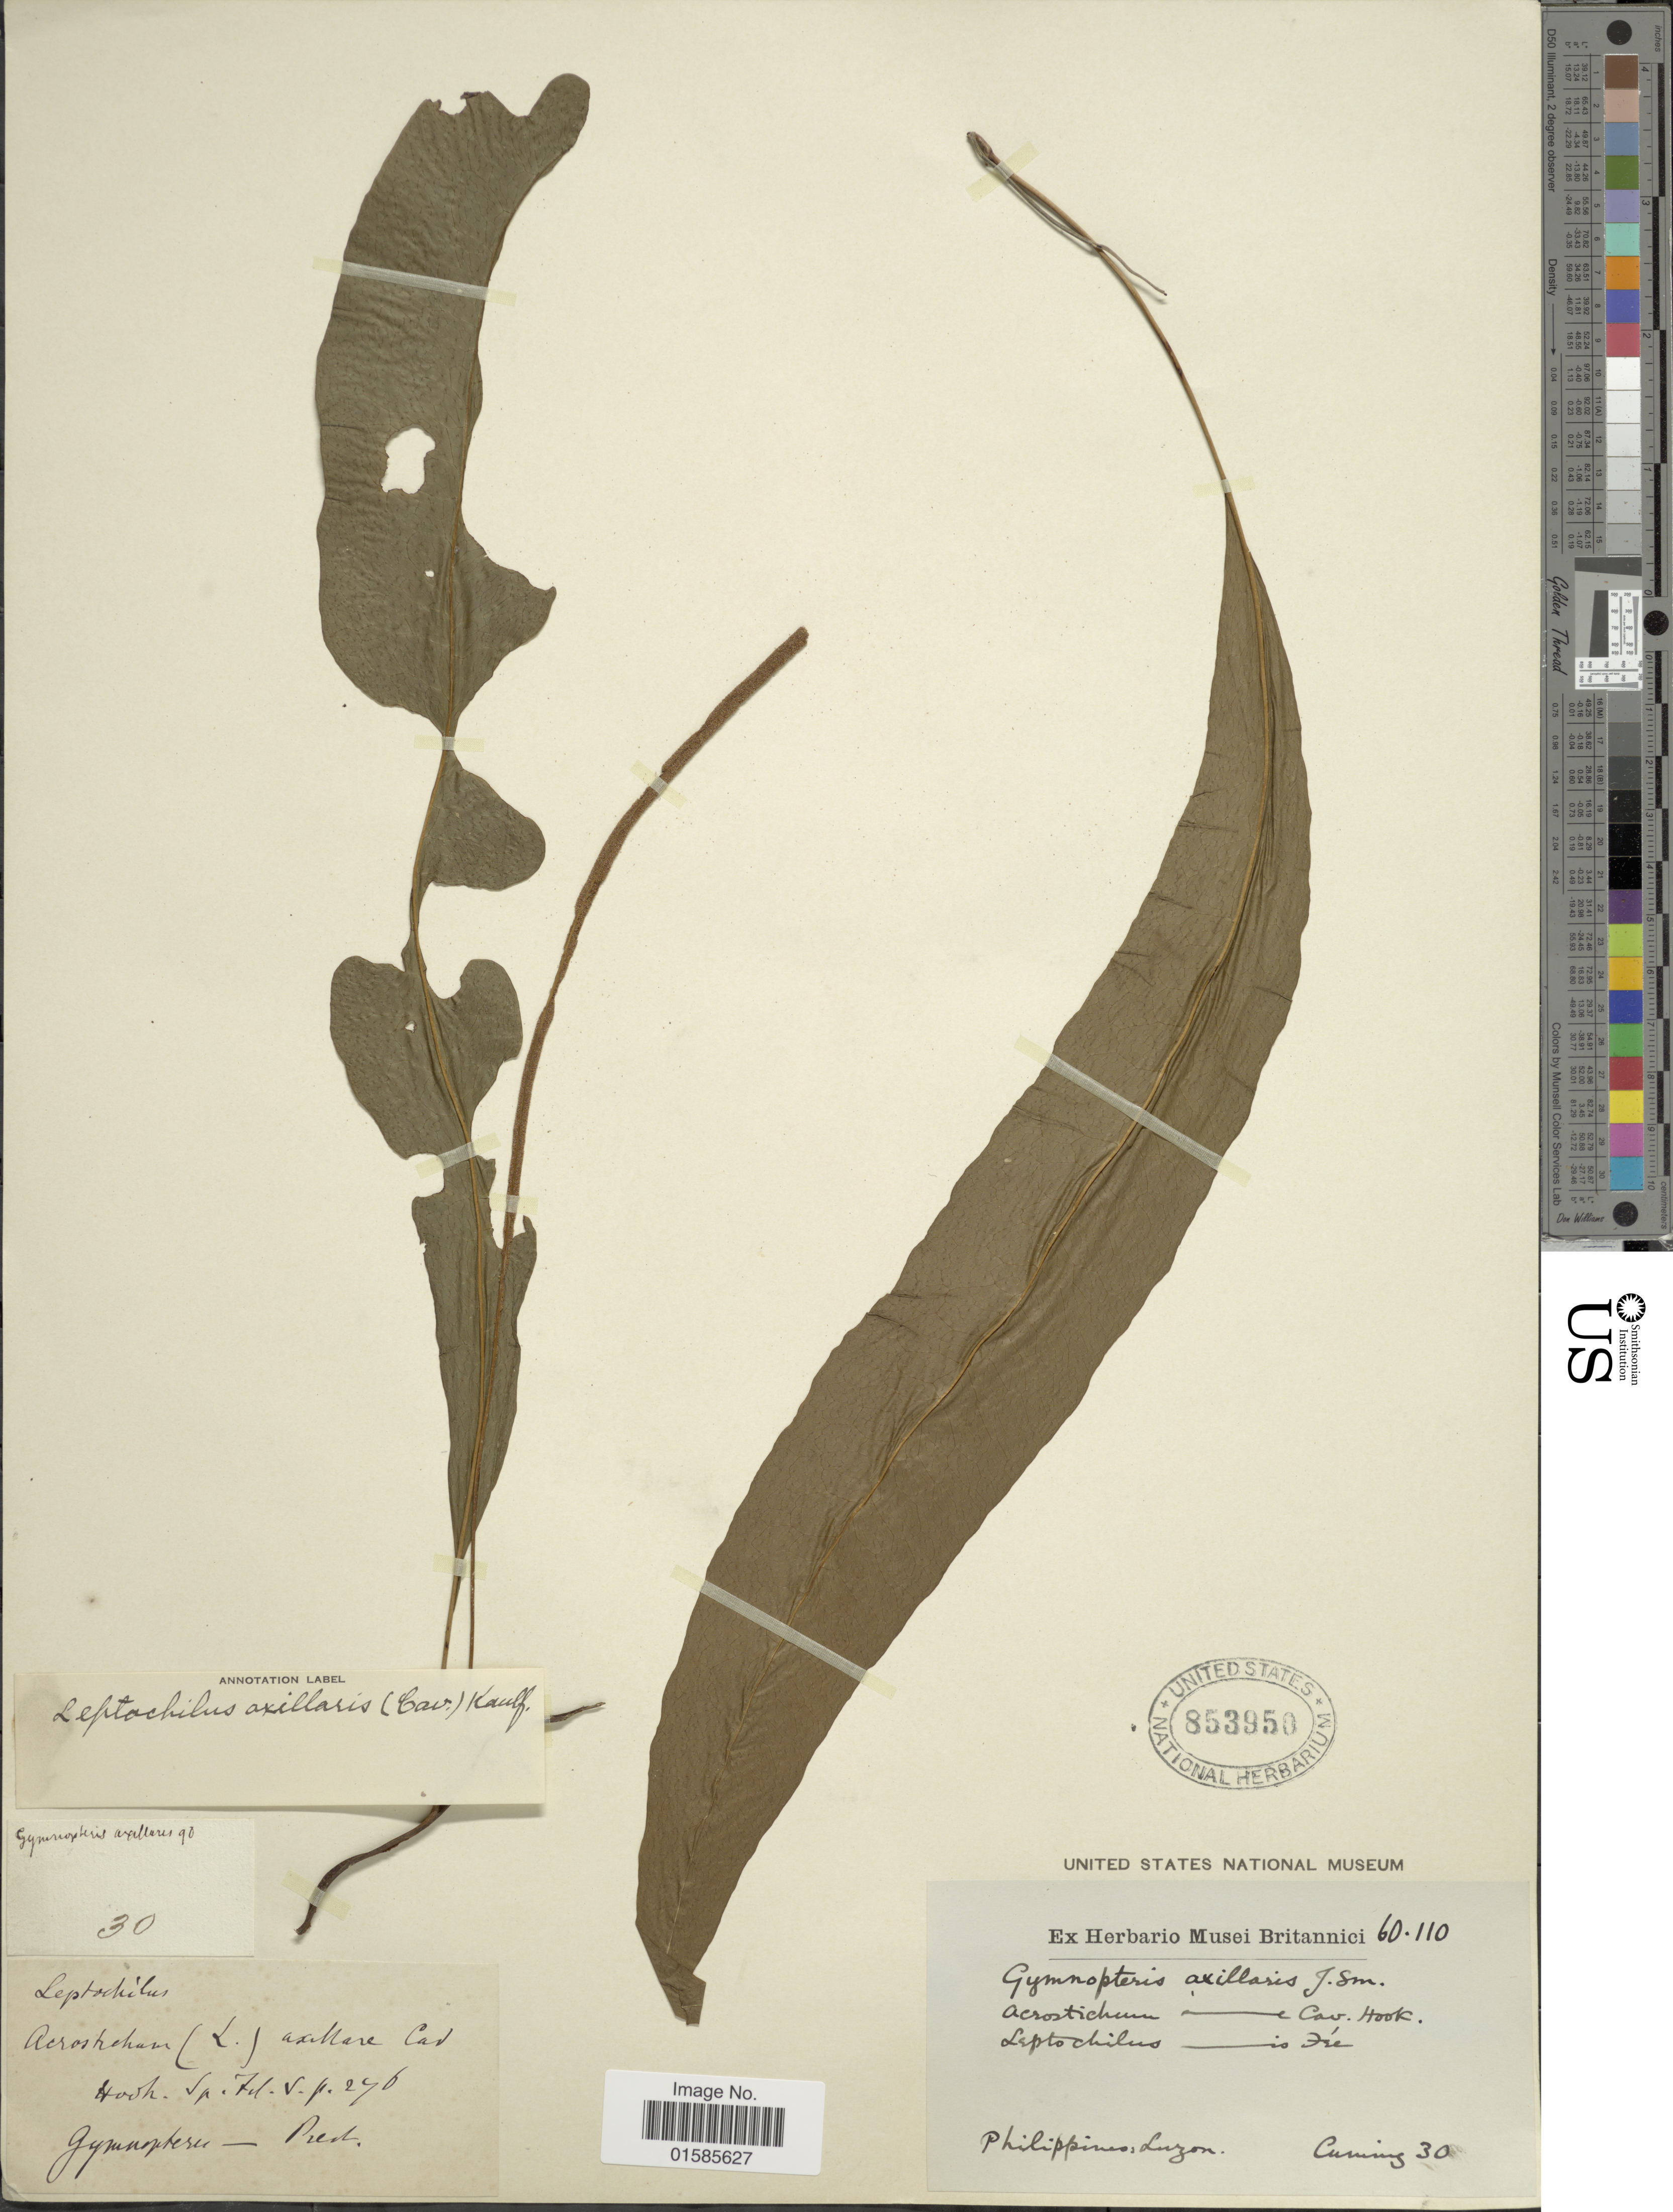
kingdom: Plantae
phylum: Tracheophyta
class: Polypodiopsida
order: Polypodiales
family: Polypodiaceae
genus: Leptochilus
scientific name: Leptochilus axillaris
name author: (Cav.) Kaulf.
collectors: -. Cuming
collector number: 30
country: Philippines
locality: Luzon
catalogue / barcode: US 853950